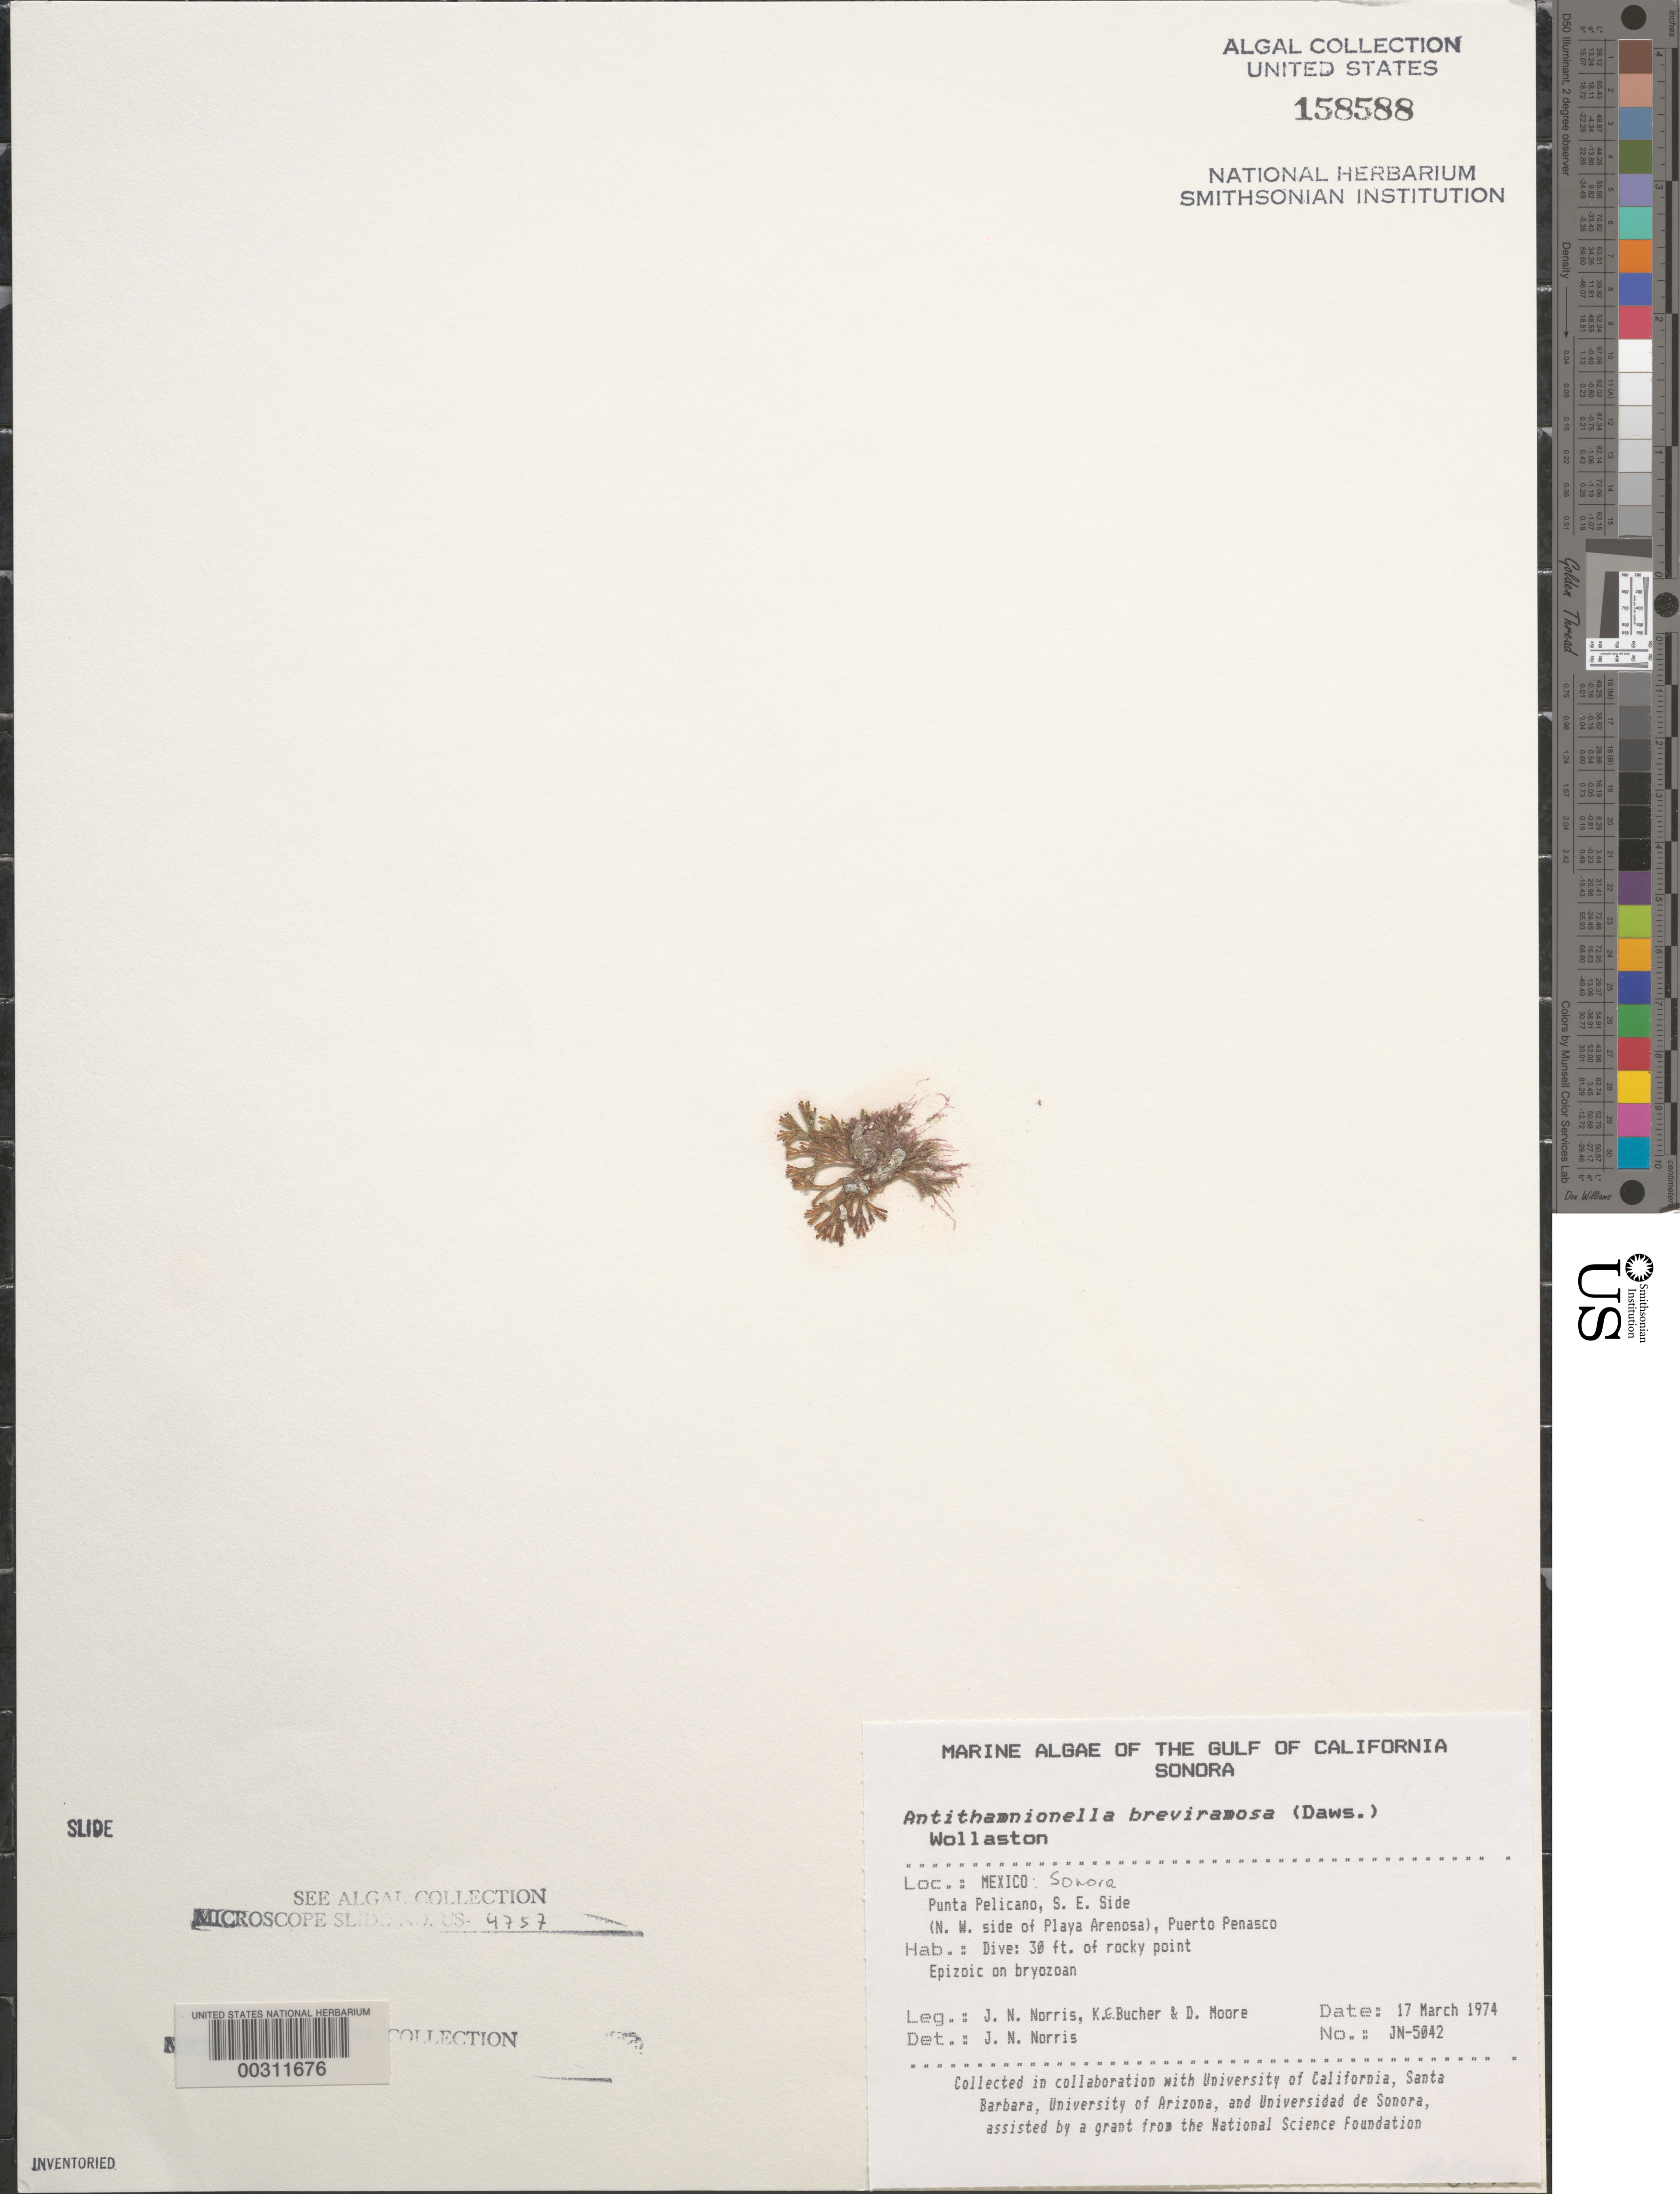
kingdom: Plantae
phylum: Rhodophyta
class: Florideophyceae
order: Ceramiales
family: Ceramiaceae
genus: Antithamnionella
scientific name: Antithamnionella breviramosa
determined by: Norris, James N.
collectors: J. N. Norris, K. E. Bucher & D. Moore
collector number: JN-5042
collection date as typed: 17 Mar 1974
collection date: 1974-03-17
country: Mexico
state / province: Sonora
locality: Punta Pelicano, Playa Arenosa, Puerto Penasco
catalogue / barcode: US 158588